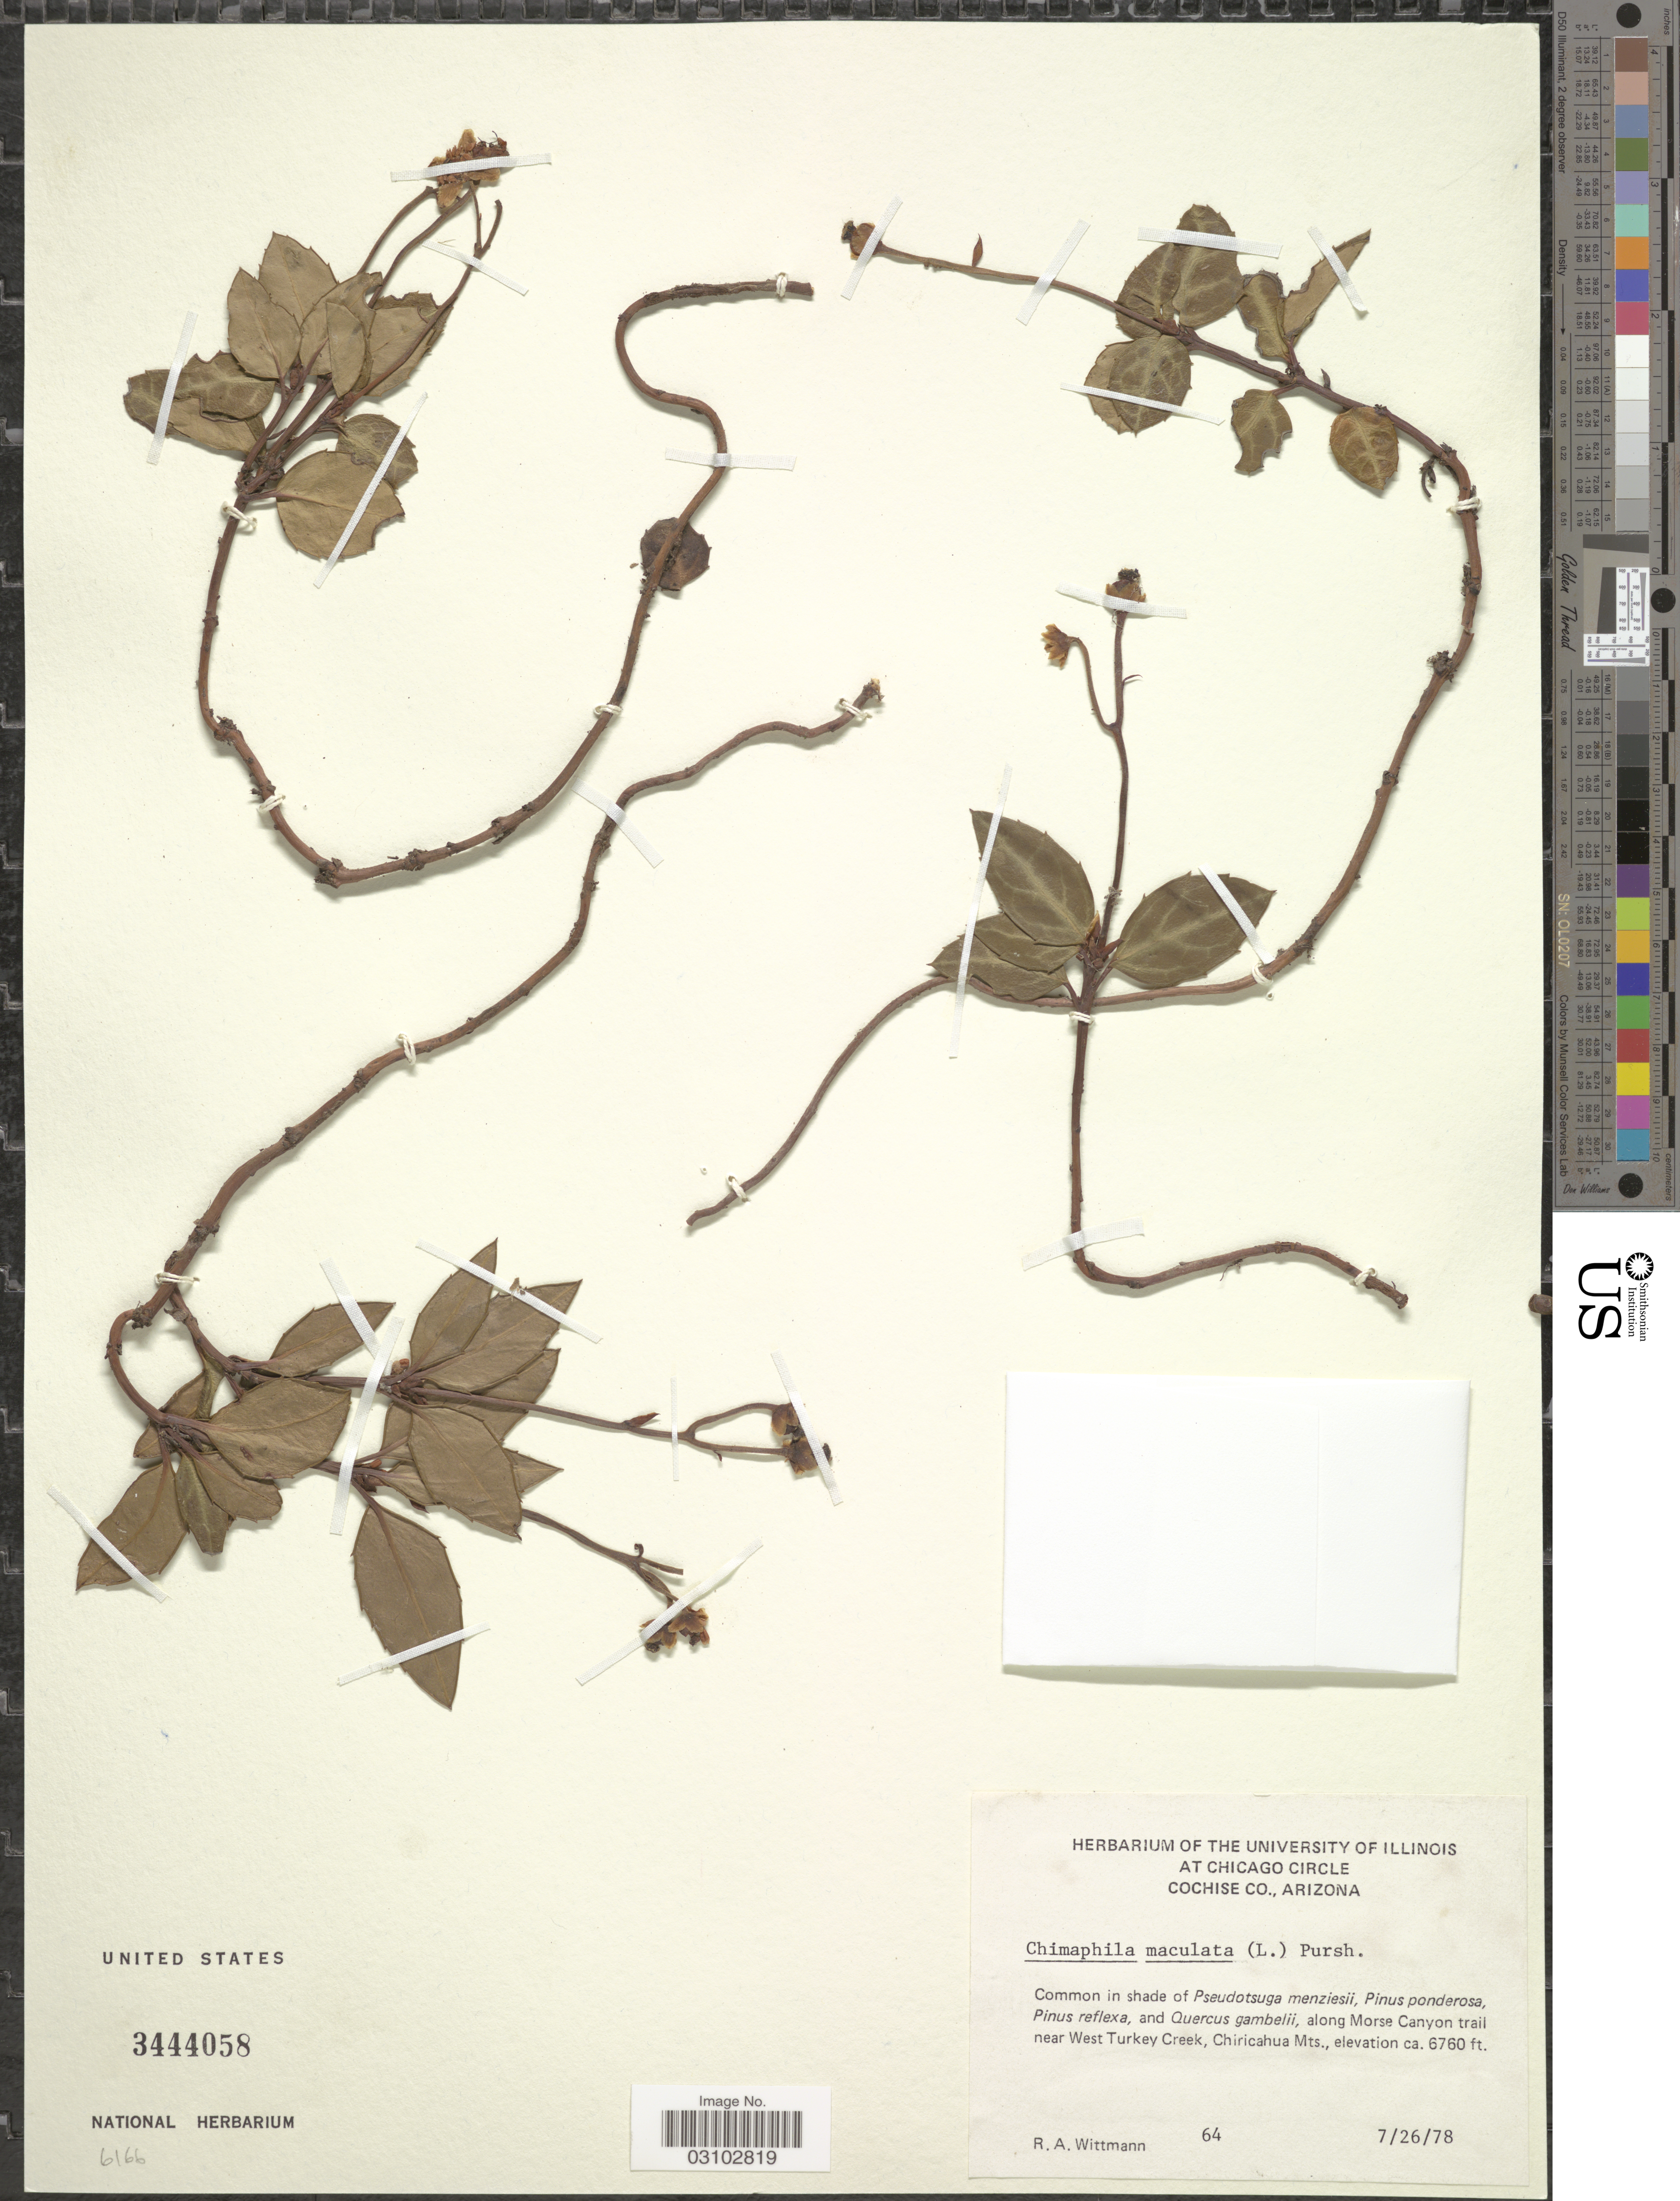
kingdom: Plantae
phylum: Tracheophyta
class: Magnoliopsida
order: Ericales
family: Ericaceae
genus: Chimaphila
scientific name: Chimaphila maculata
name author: (L.) Pursh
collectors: R. Wittmann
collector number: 64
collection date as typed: Transcribed d/m/y: 26/7/78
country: United States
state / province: Arizona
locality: Chicago Cricle Cochise Co., along Morse Canyon trail near West Turkey Creek, Chiricahu Mts.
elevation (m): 2060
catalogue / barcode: US 3444058